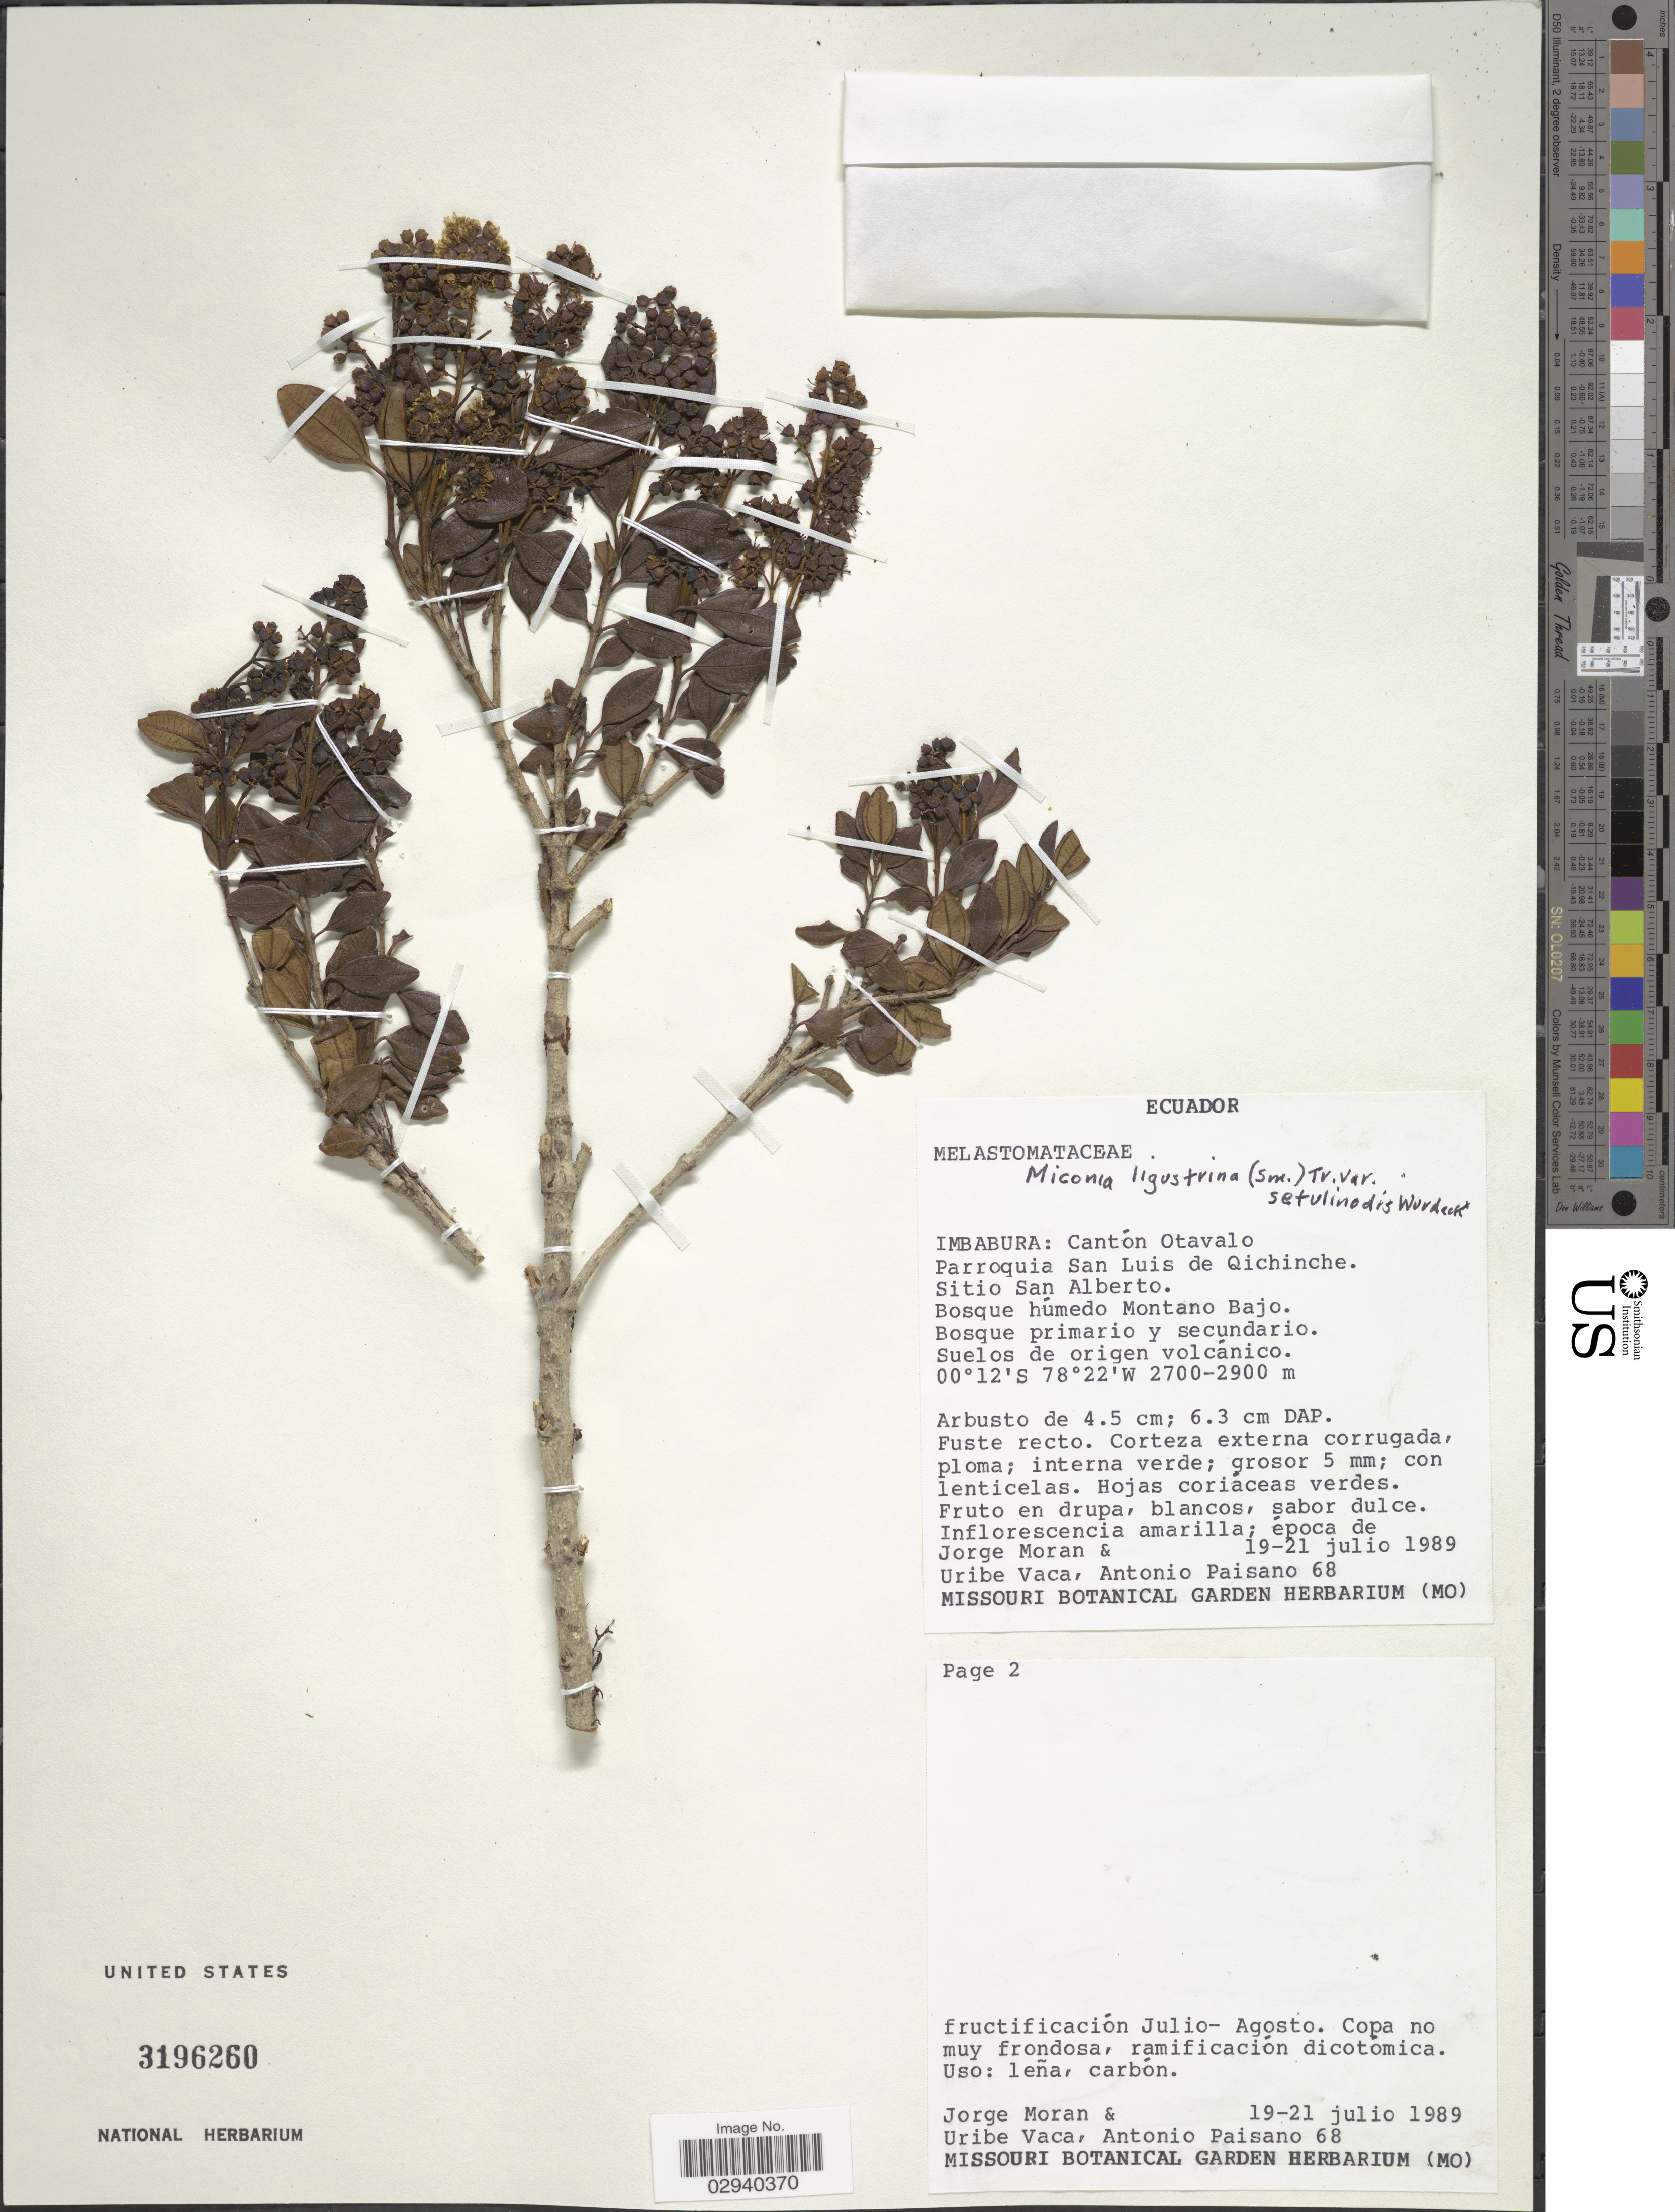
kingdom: Plantae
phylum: Tracheophyta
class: Magnoliopsida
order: Myrtales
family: Melastomataceae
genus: Miconia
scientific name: Miconia ligustrina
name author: (Sw.) Triana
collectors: J. Moran, U. Vaca & A. Paisano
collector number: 68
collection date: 1989-07-19/1989-07-21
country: Ecuador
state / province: Imbabura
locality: Cantón Otavalo. Parroquia San Luis de Qichinche. Sitio San Alberto. Bosque húmedo Montano Bajo. Suelos de origen volcánico.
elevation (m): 2700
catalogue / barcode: US 3196260